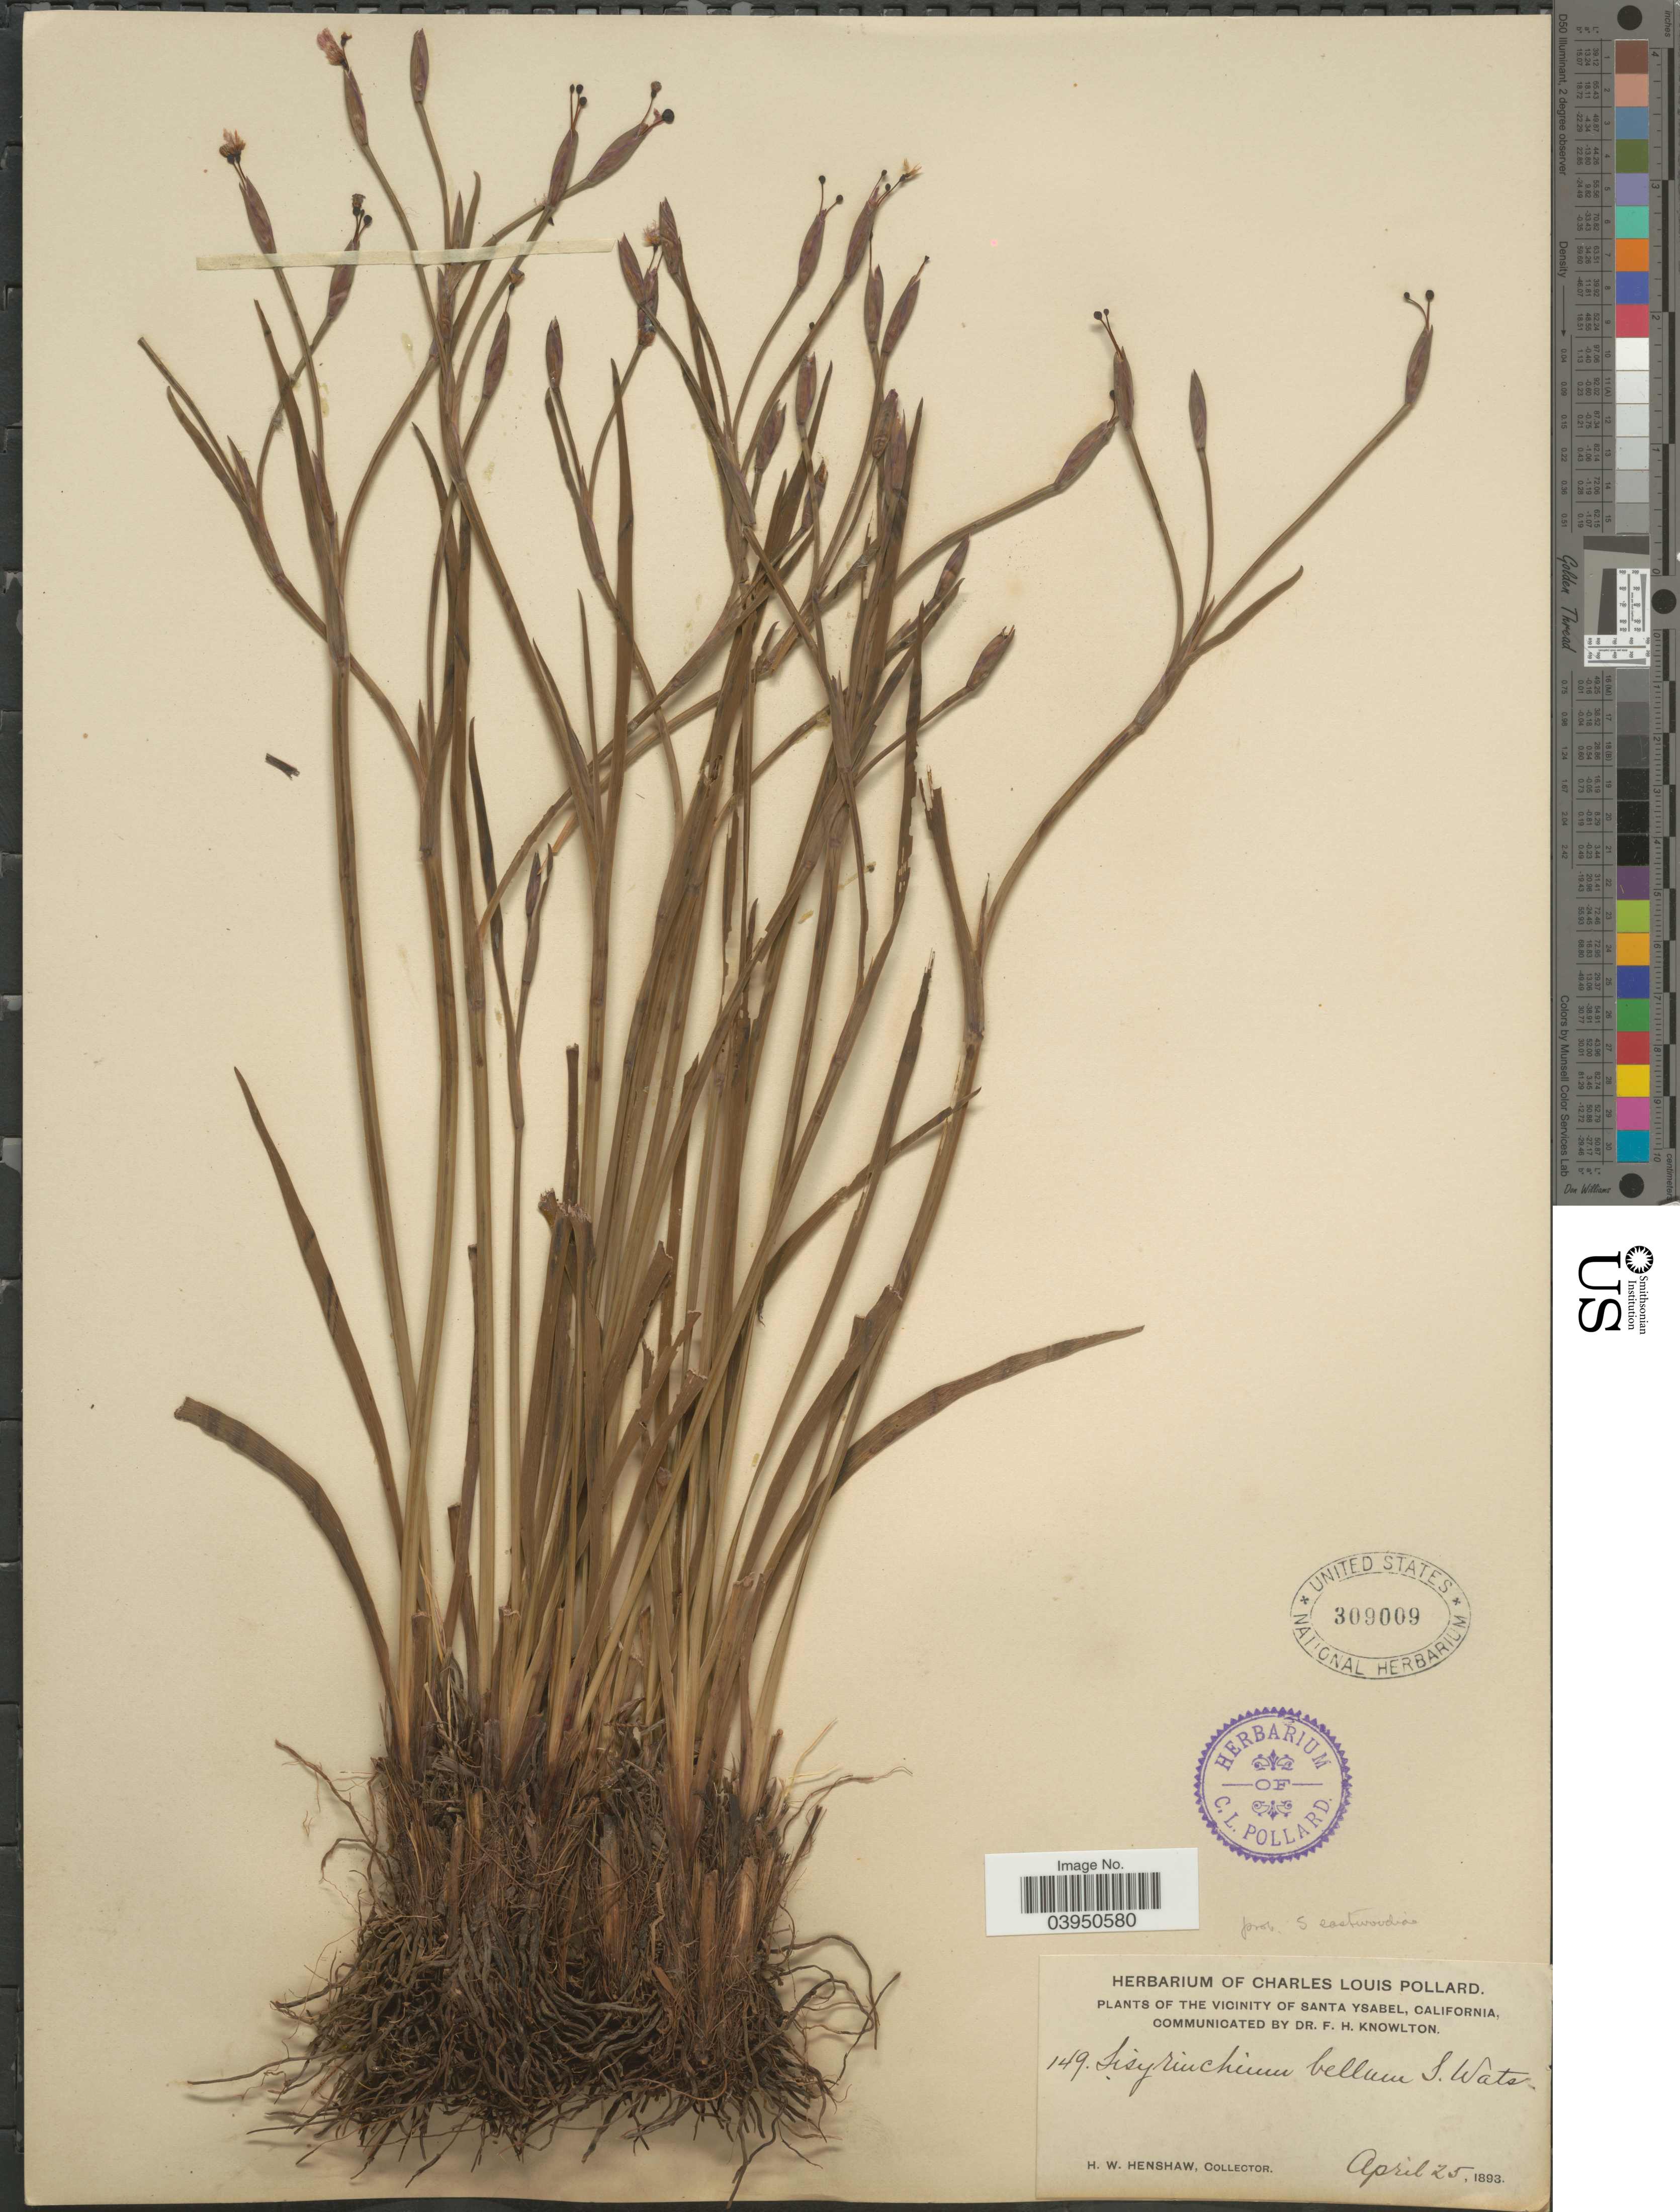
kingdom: Plantae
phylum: Tracheophyta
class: Liliopsida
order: Asparagales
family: Iridaceae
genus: Sisyrinchium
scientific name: Sisyrinchium bellum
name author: S. Watson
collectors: H. Henshaw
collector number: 149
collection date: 1893-04-25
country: United States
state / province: California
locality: The vicinity of San Ysabel.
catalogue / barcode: US 309009